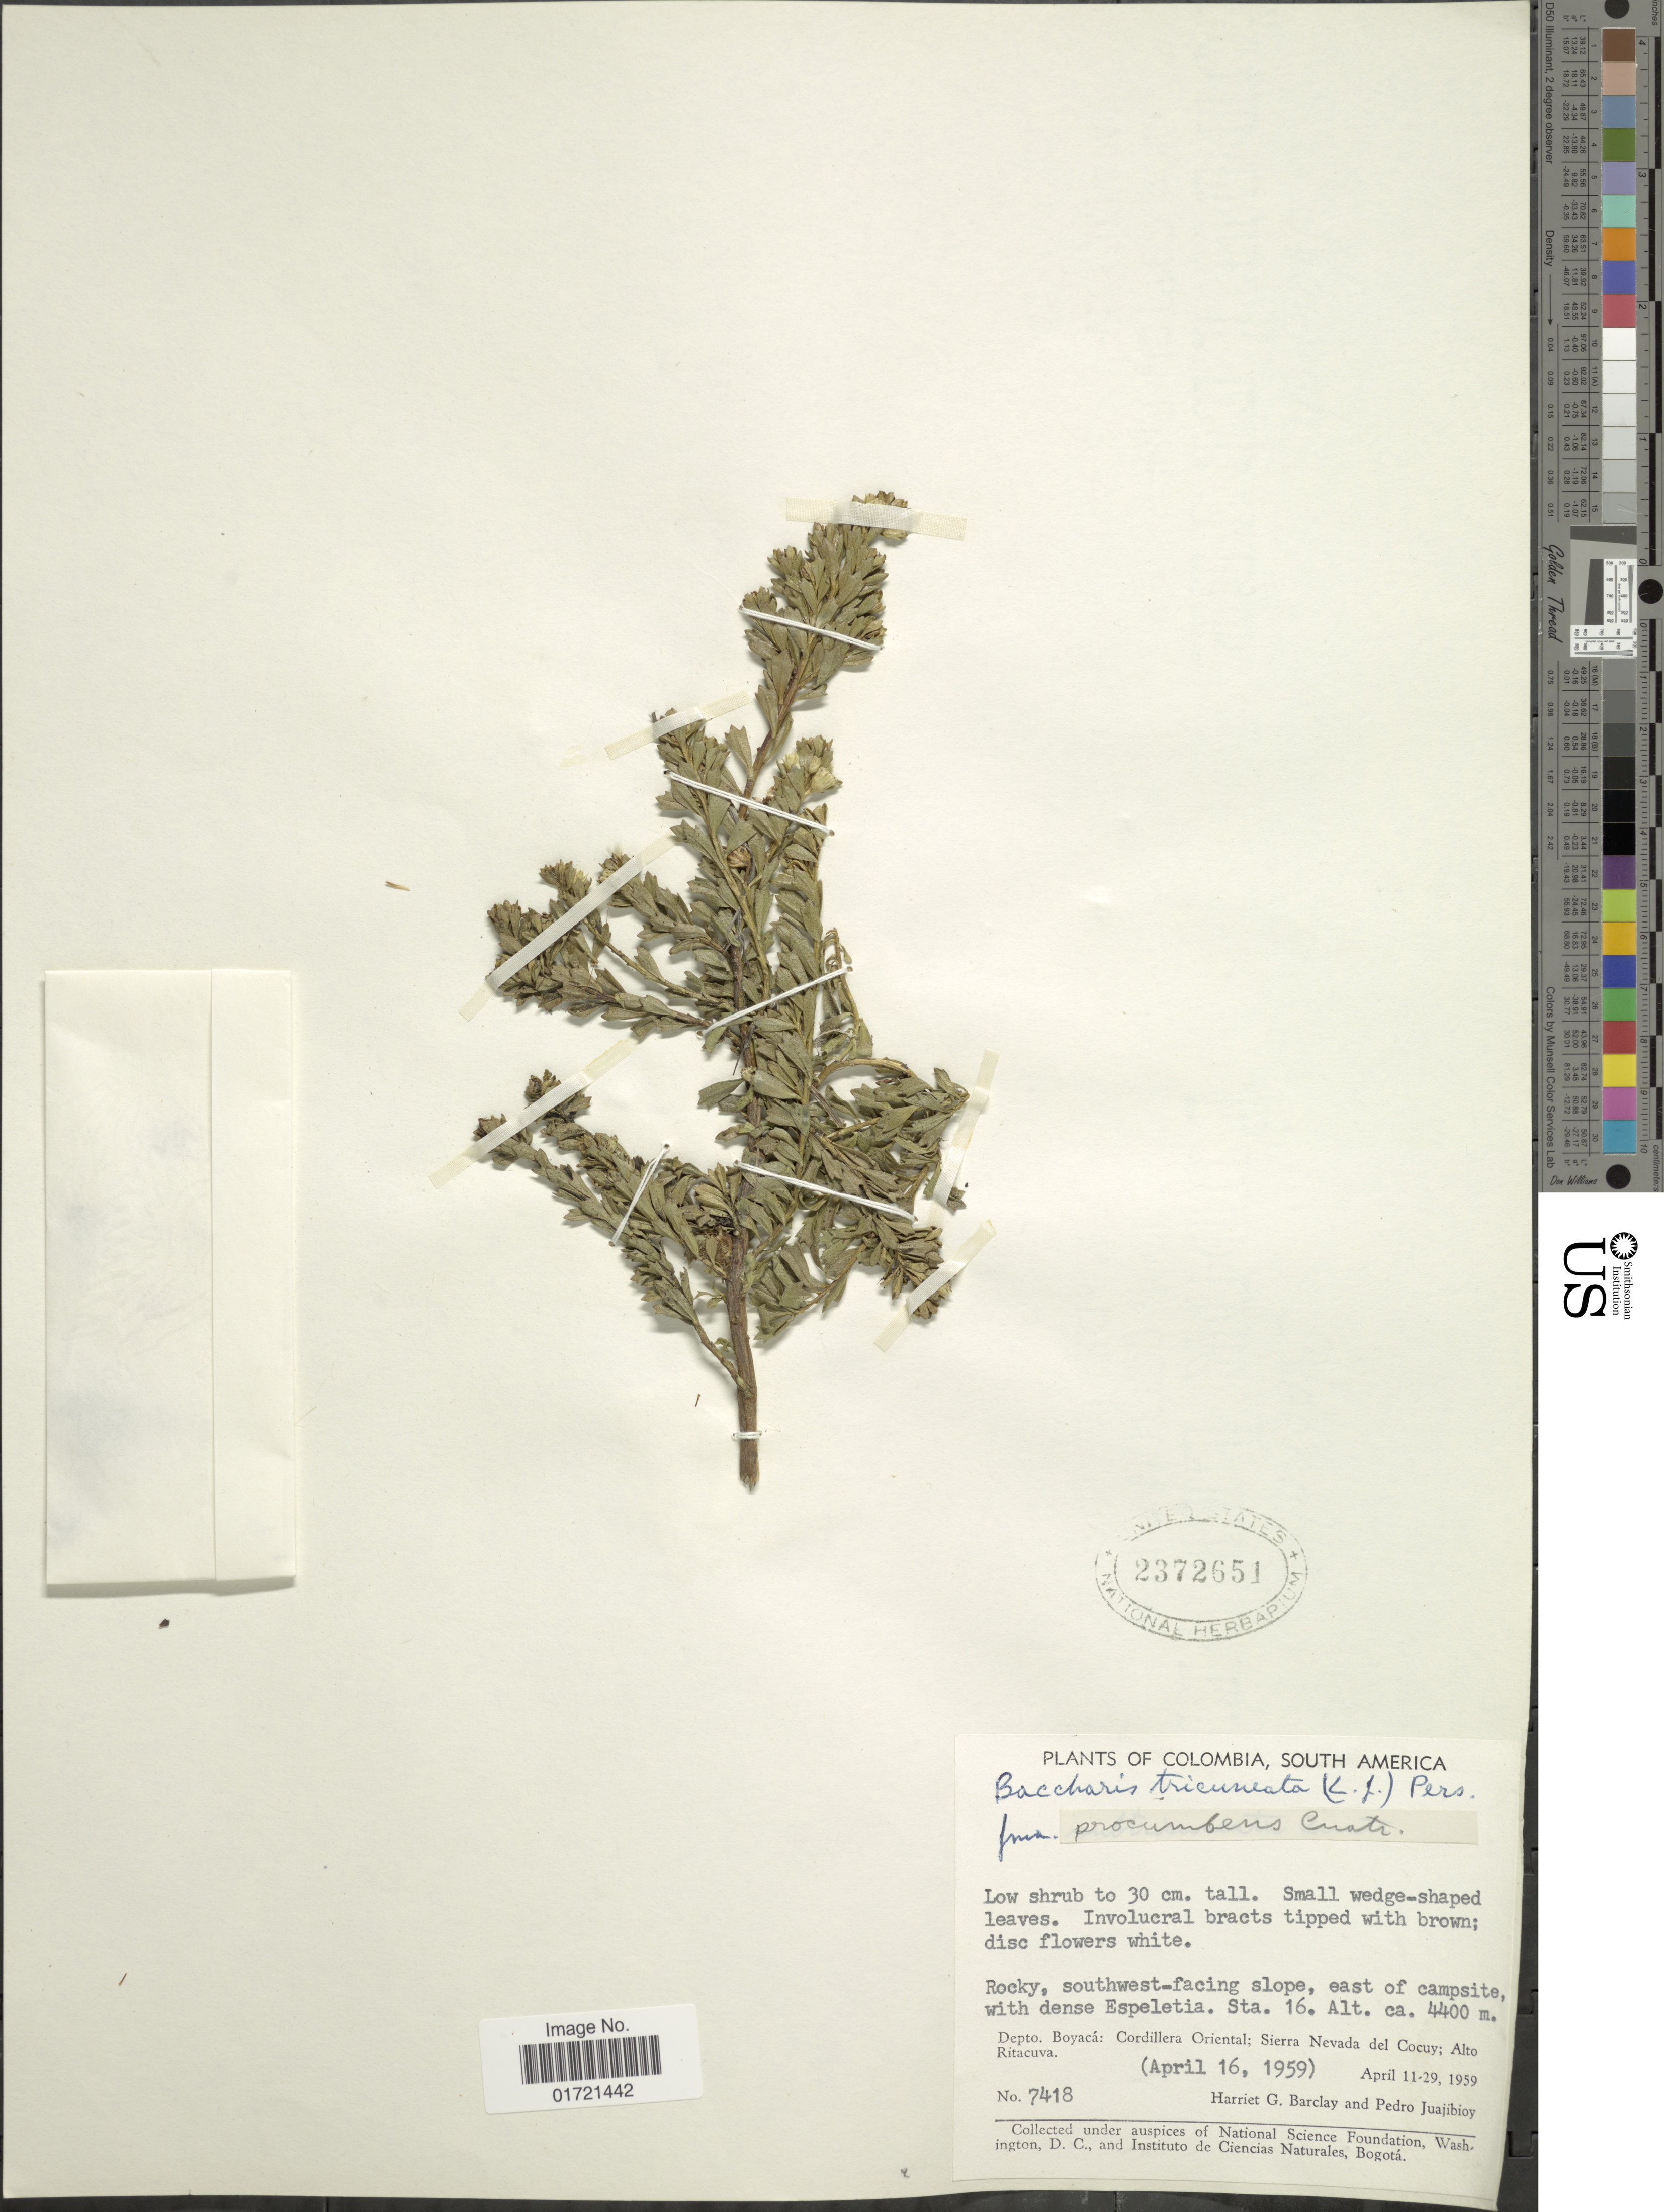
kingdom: Plantae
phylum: Tracheophyta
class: Magnoliopsida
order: Asterales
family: Asteraceae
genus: Baccharis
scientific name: Baccharis tricuneata f. procumbens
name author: Cuatrec.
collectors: H. G. Barclay & P. Juajibioy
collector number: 7418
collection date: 1959-04-16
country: Colombia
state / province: Boyacá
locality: Rocky, southwest-facing slope, east of campsite, with dense Espeletia. Sta. 16. Cordillera Oriental; Sierra Nevada del Cocuy, Alto Ritacuva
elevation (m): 4400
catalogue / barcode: US 2372651